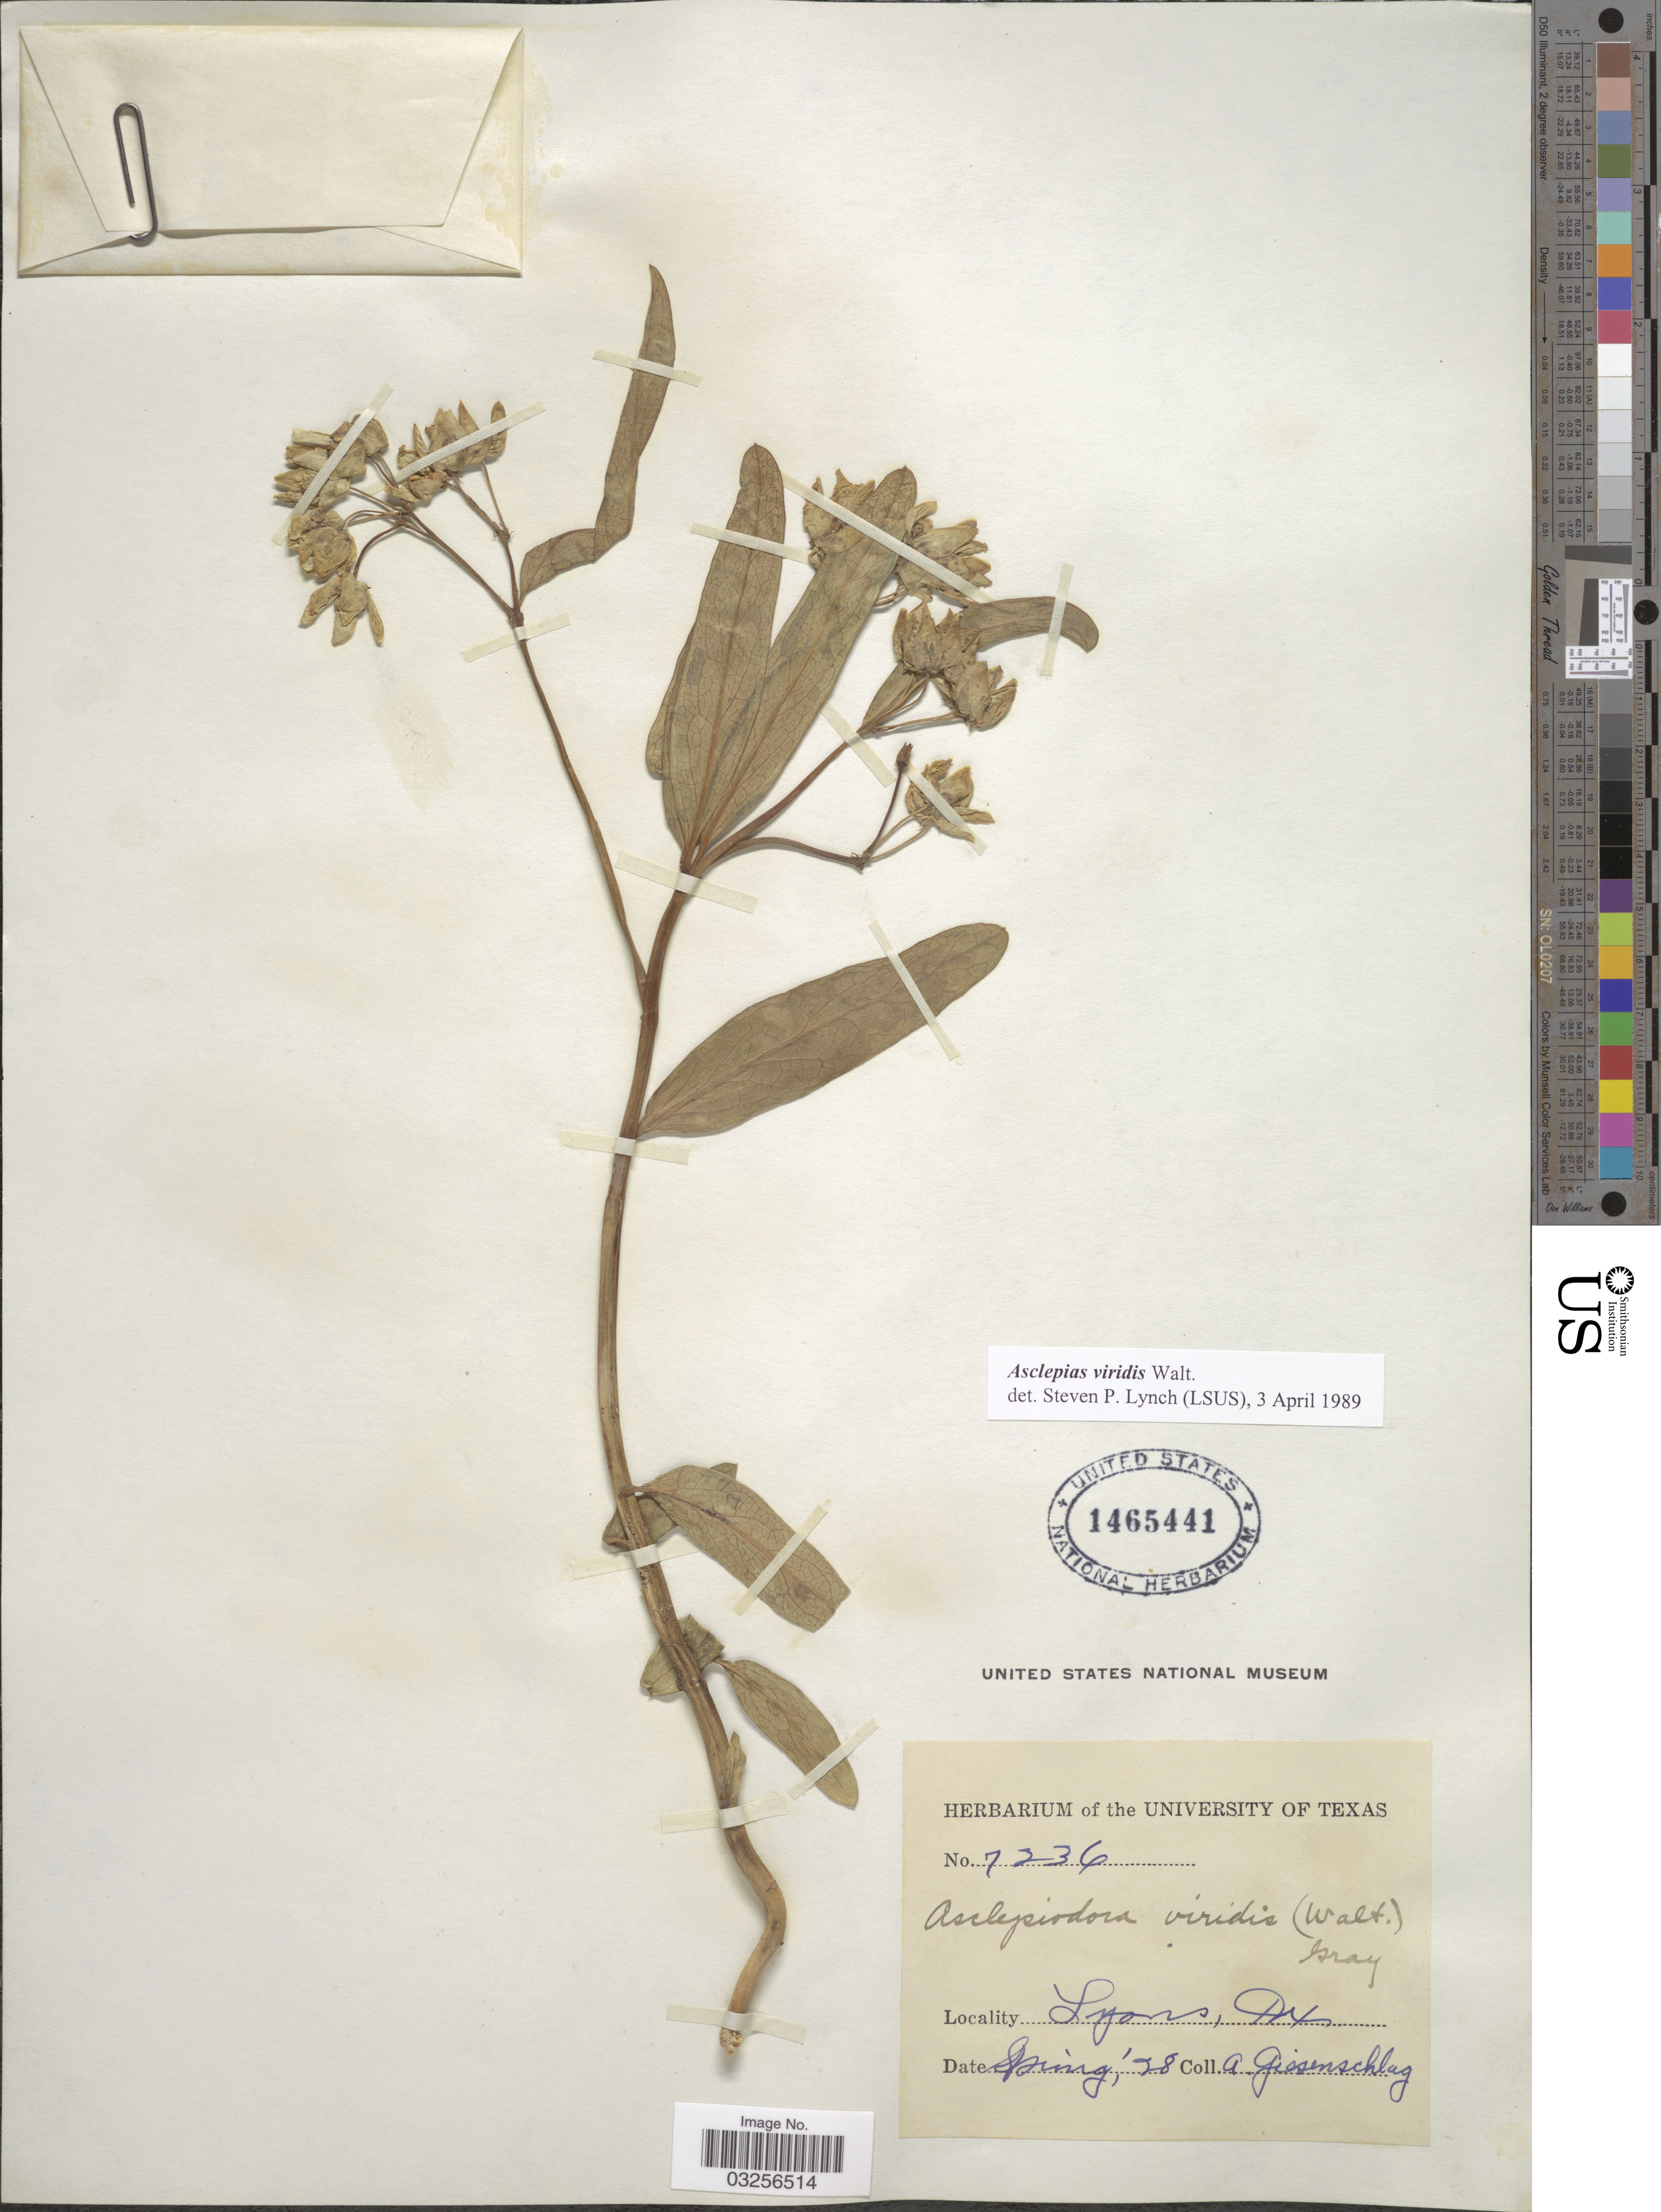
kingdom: Plantae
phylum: Tracheophyta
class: Magnoliopsida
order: Gentianales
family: Apocynaceae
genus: Asclepias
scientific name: Asclepias viridis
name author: Walter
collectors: A. Giesenschlag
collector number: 7236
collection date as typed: Spring, 28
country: United States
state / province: Texas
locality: Lyons.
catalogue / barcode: US 1465441